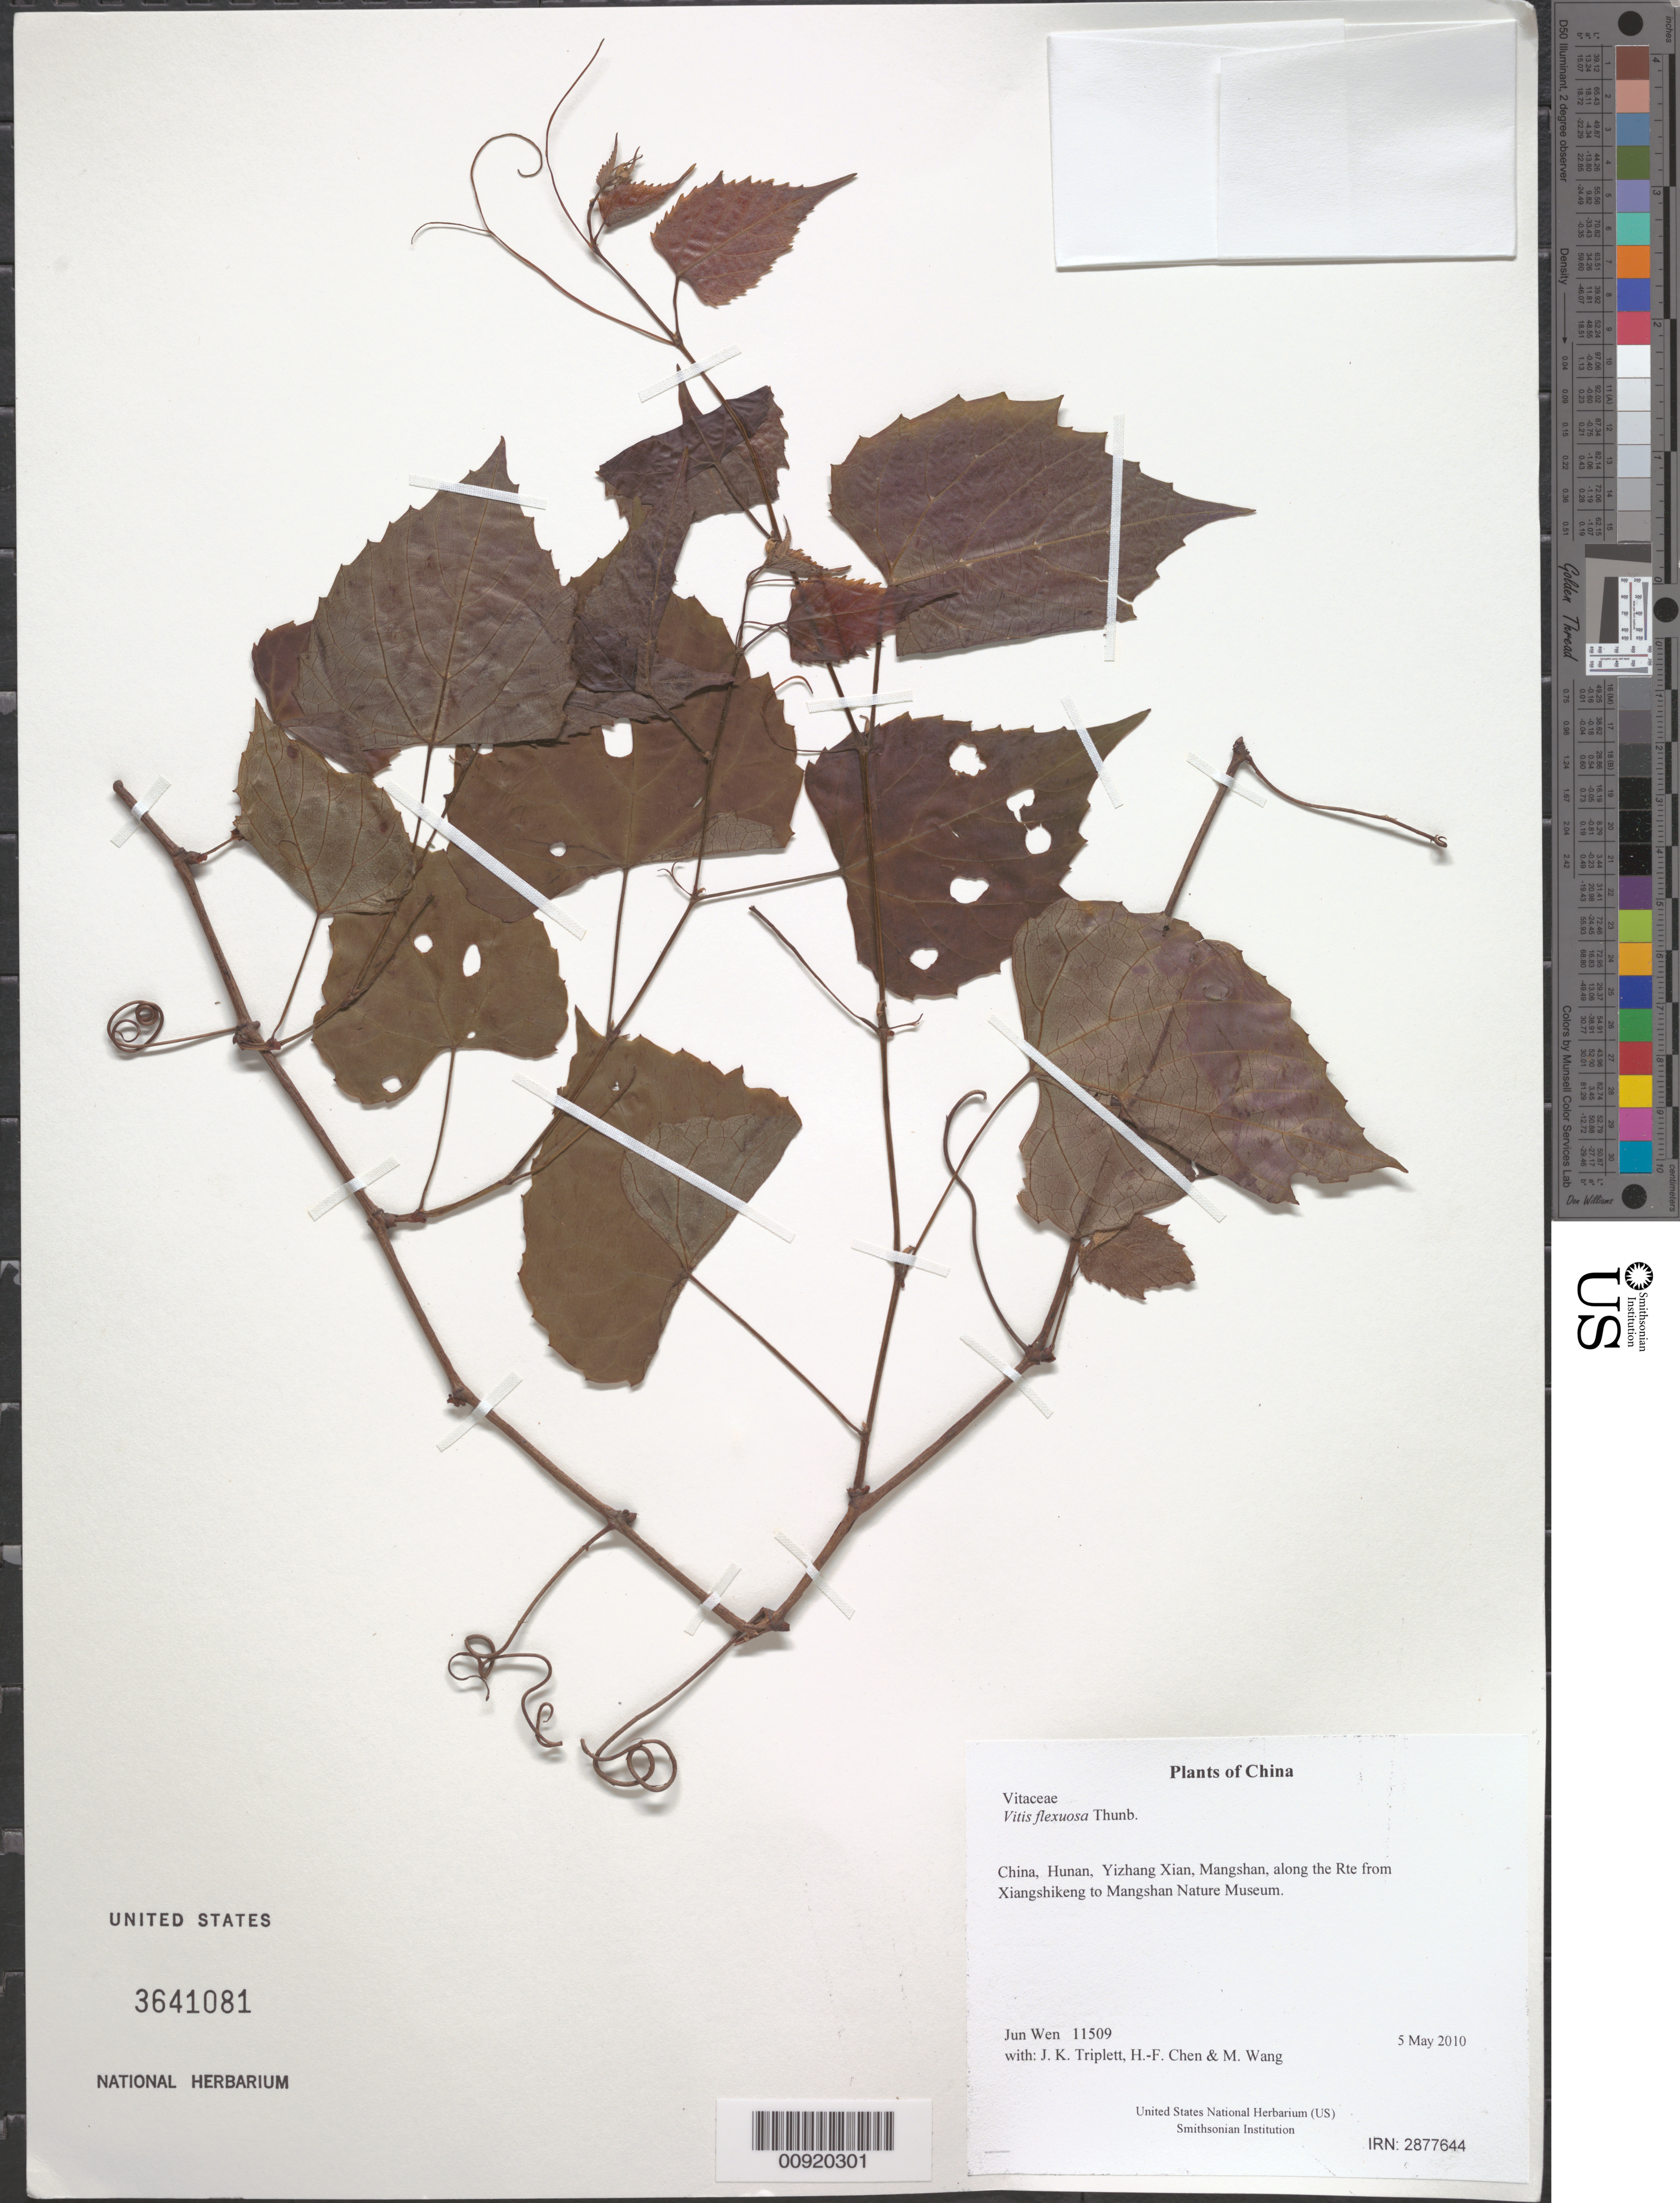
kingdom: Plantae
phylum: Tracheophyta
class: Magnoliopsida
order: Vitales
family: Vitaceae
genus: Vitis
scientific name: Vitis flexuosa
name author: Thunb.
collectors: J. Wen, J. K. Triplett, H.-F. Chen & M. Wang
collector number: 11509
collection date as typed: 5 May 2010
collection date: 2010-05-05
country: China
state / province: Hunan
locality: Yizhang Xian, Mangshan, along the Rte from Xiangshikeng to Mangshan Nature Museum.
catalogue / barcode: US 3641081